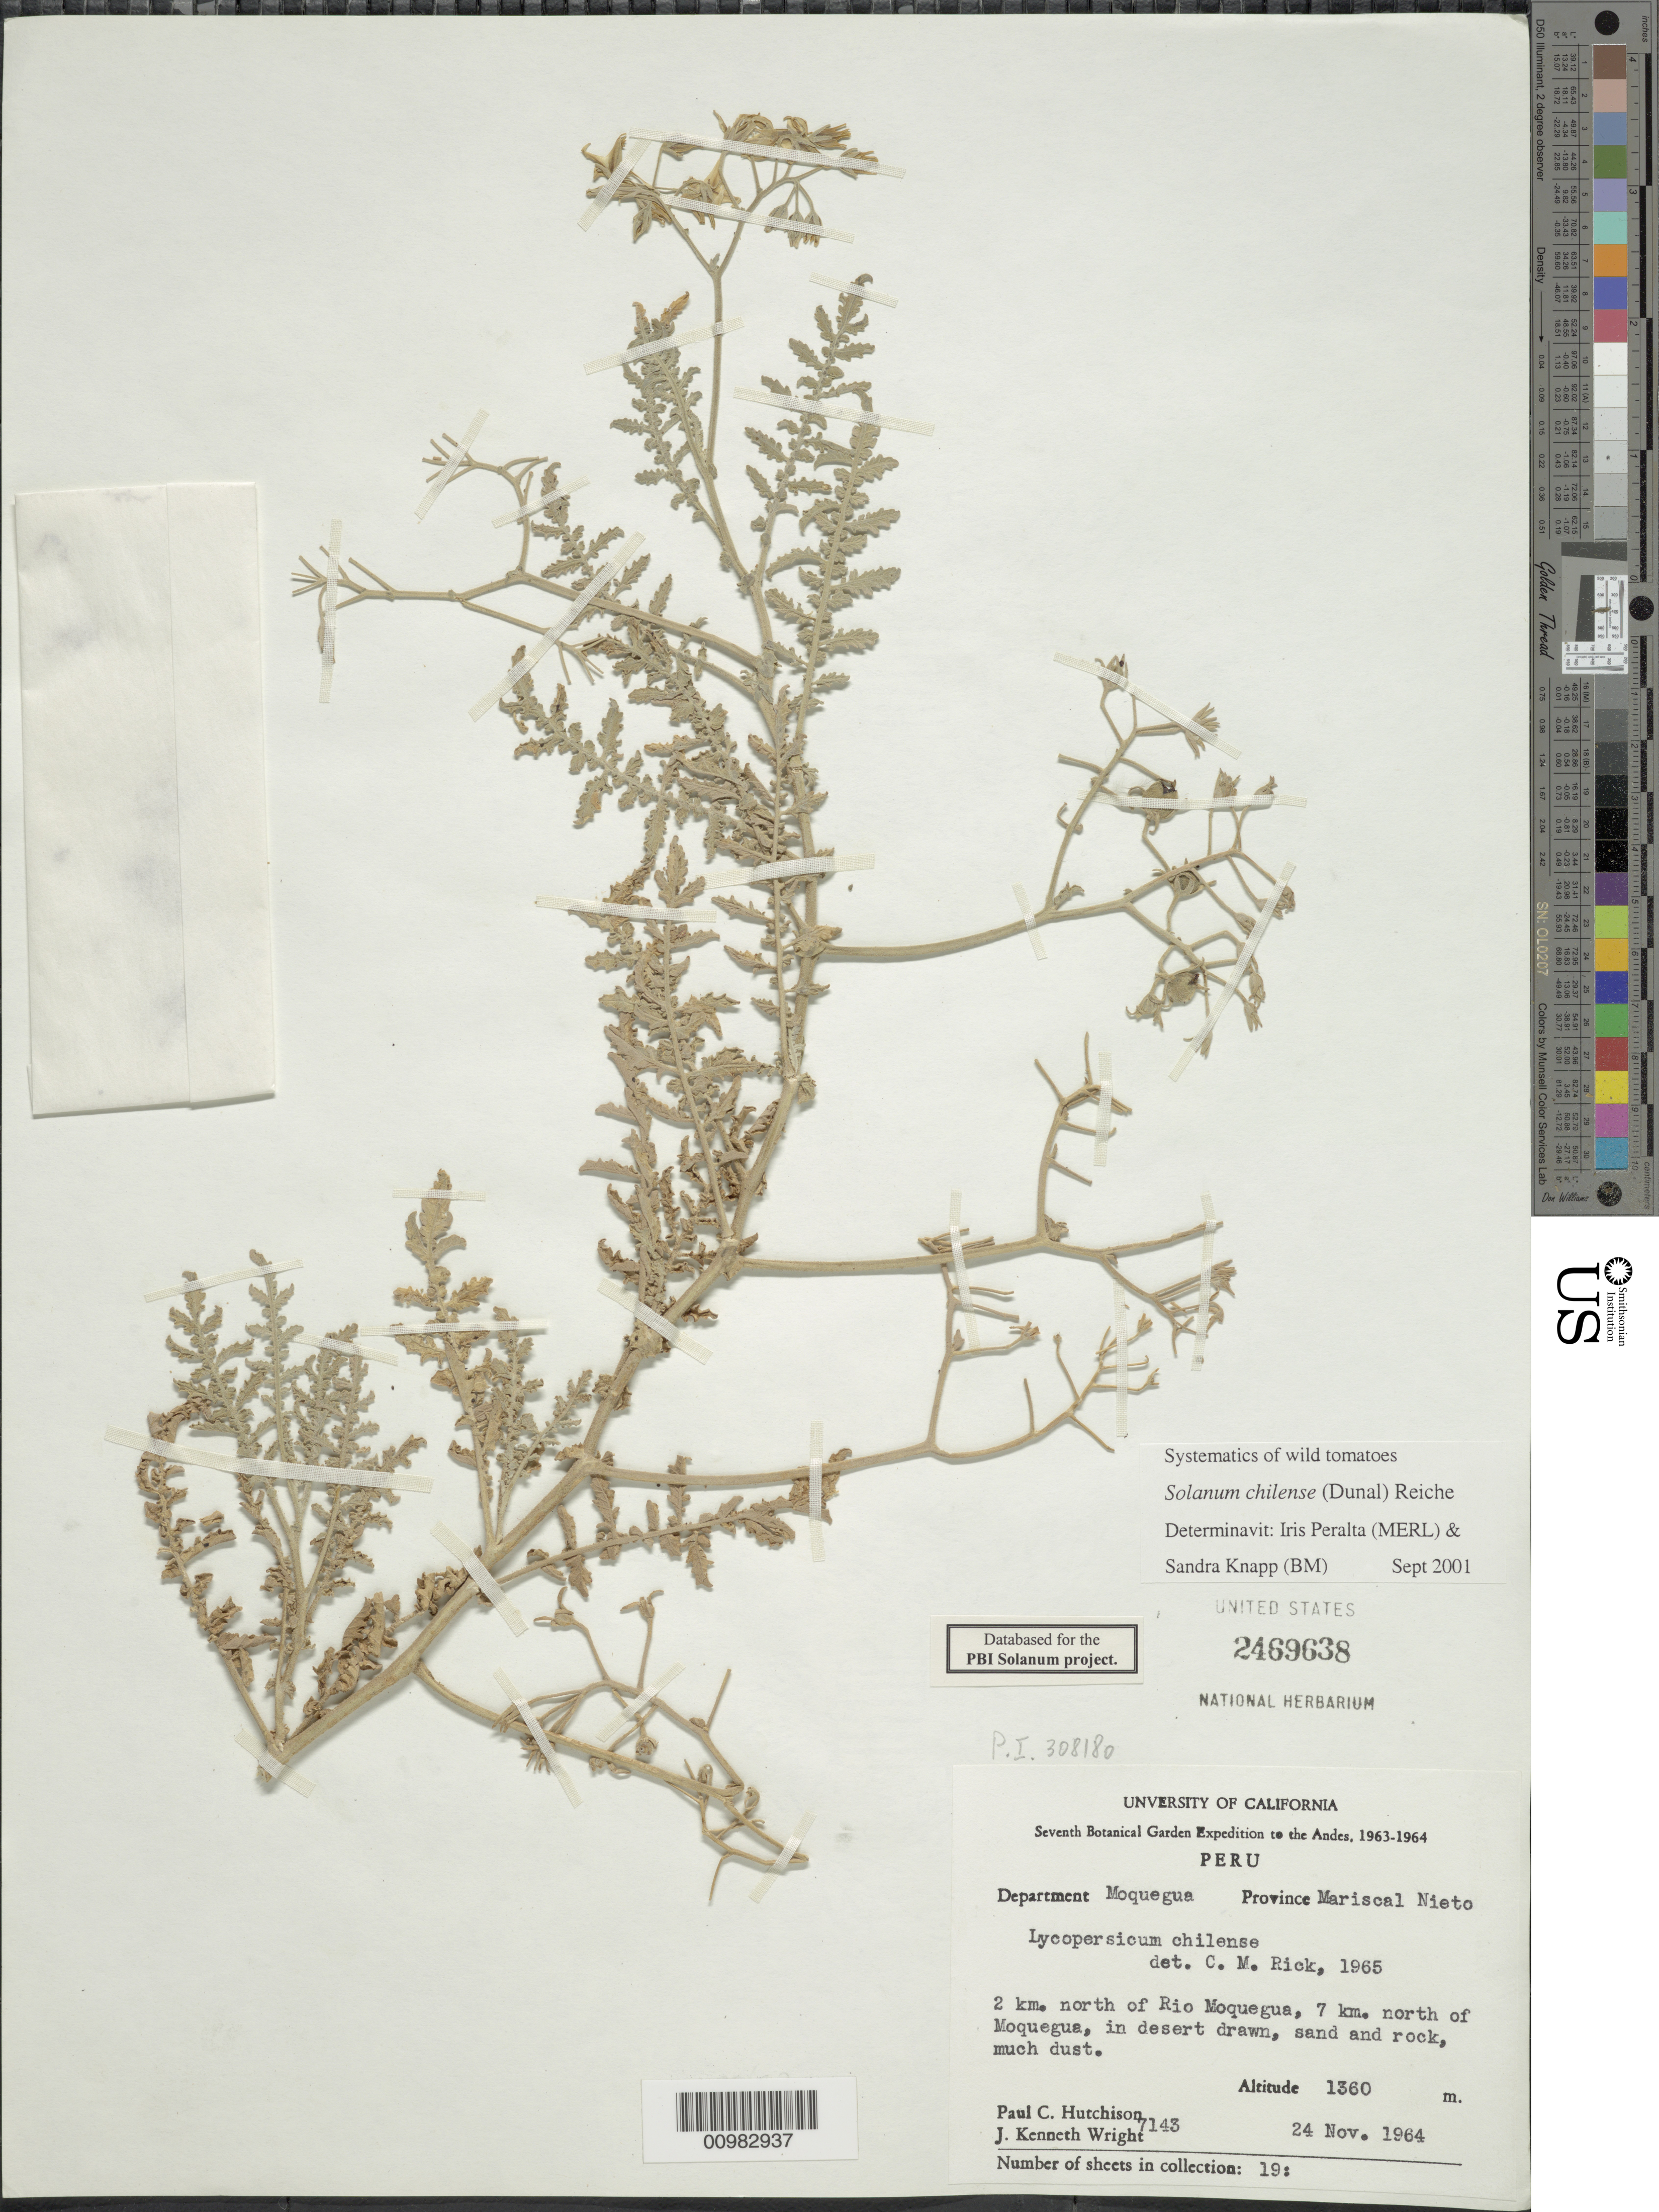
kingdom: Plantae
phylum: Tracheophyta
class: Magnoliopsida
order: Solanales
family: Solanaceae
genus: Solanum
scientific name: Solanum chilense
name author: (Dunal) Reiche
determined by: Knapp, S. D.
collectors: P. C. Hutchison & J. K. Wright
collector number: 7143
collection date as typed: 24 Nov 1964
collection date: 1964-11-24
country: Peru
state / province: Moquegua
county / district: Mariscal Nieto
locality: on the Pan-American highway, 2 km N of Río Moquegua, 7 km N of Moquegua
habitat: desert draw, sand and rock with much dust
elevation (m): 1360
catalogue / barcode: US 2469638